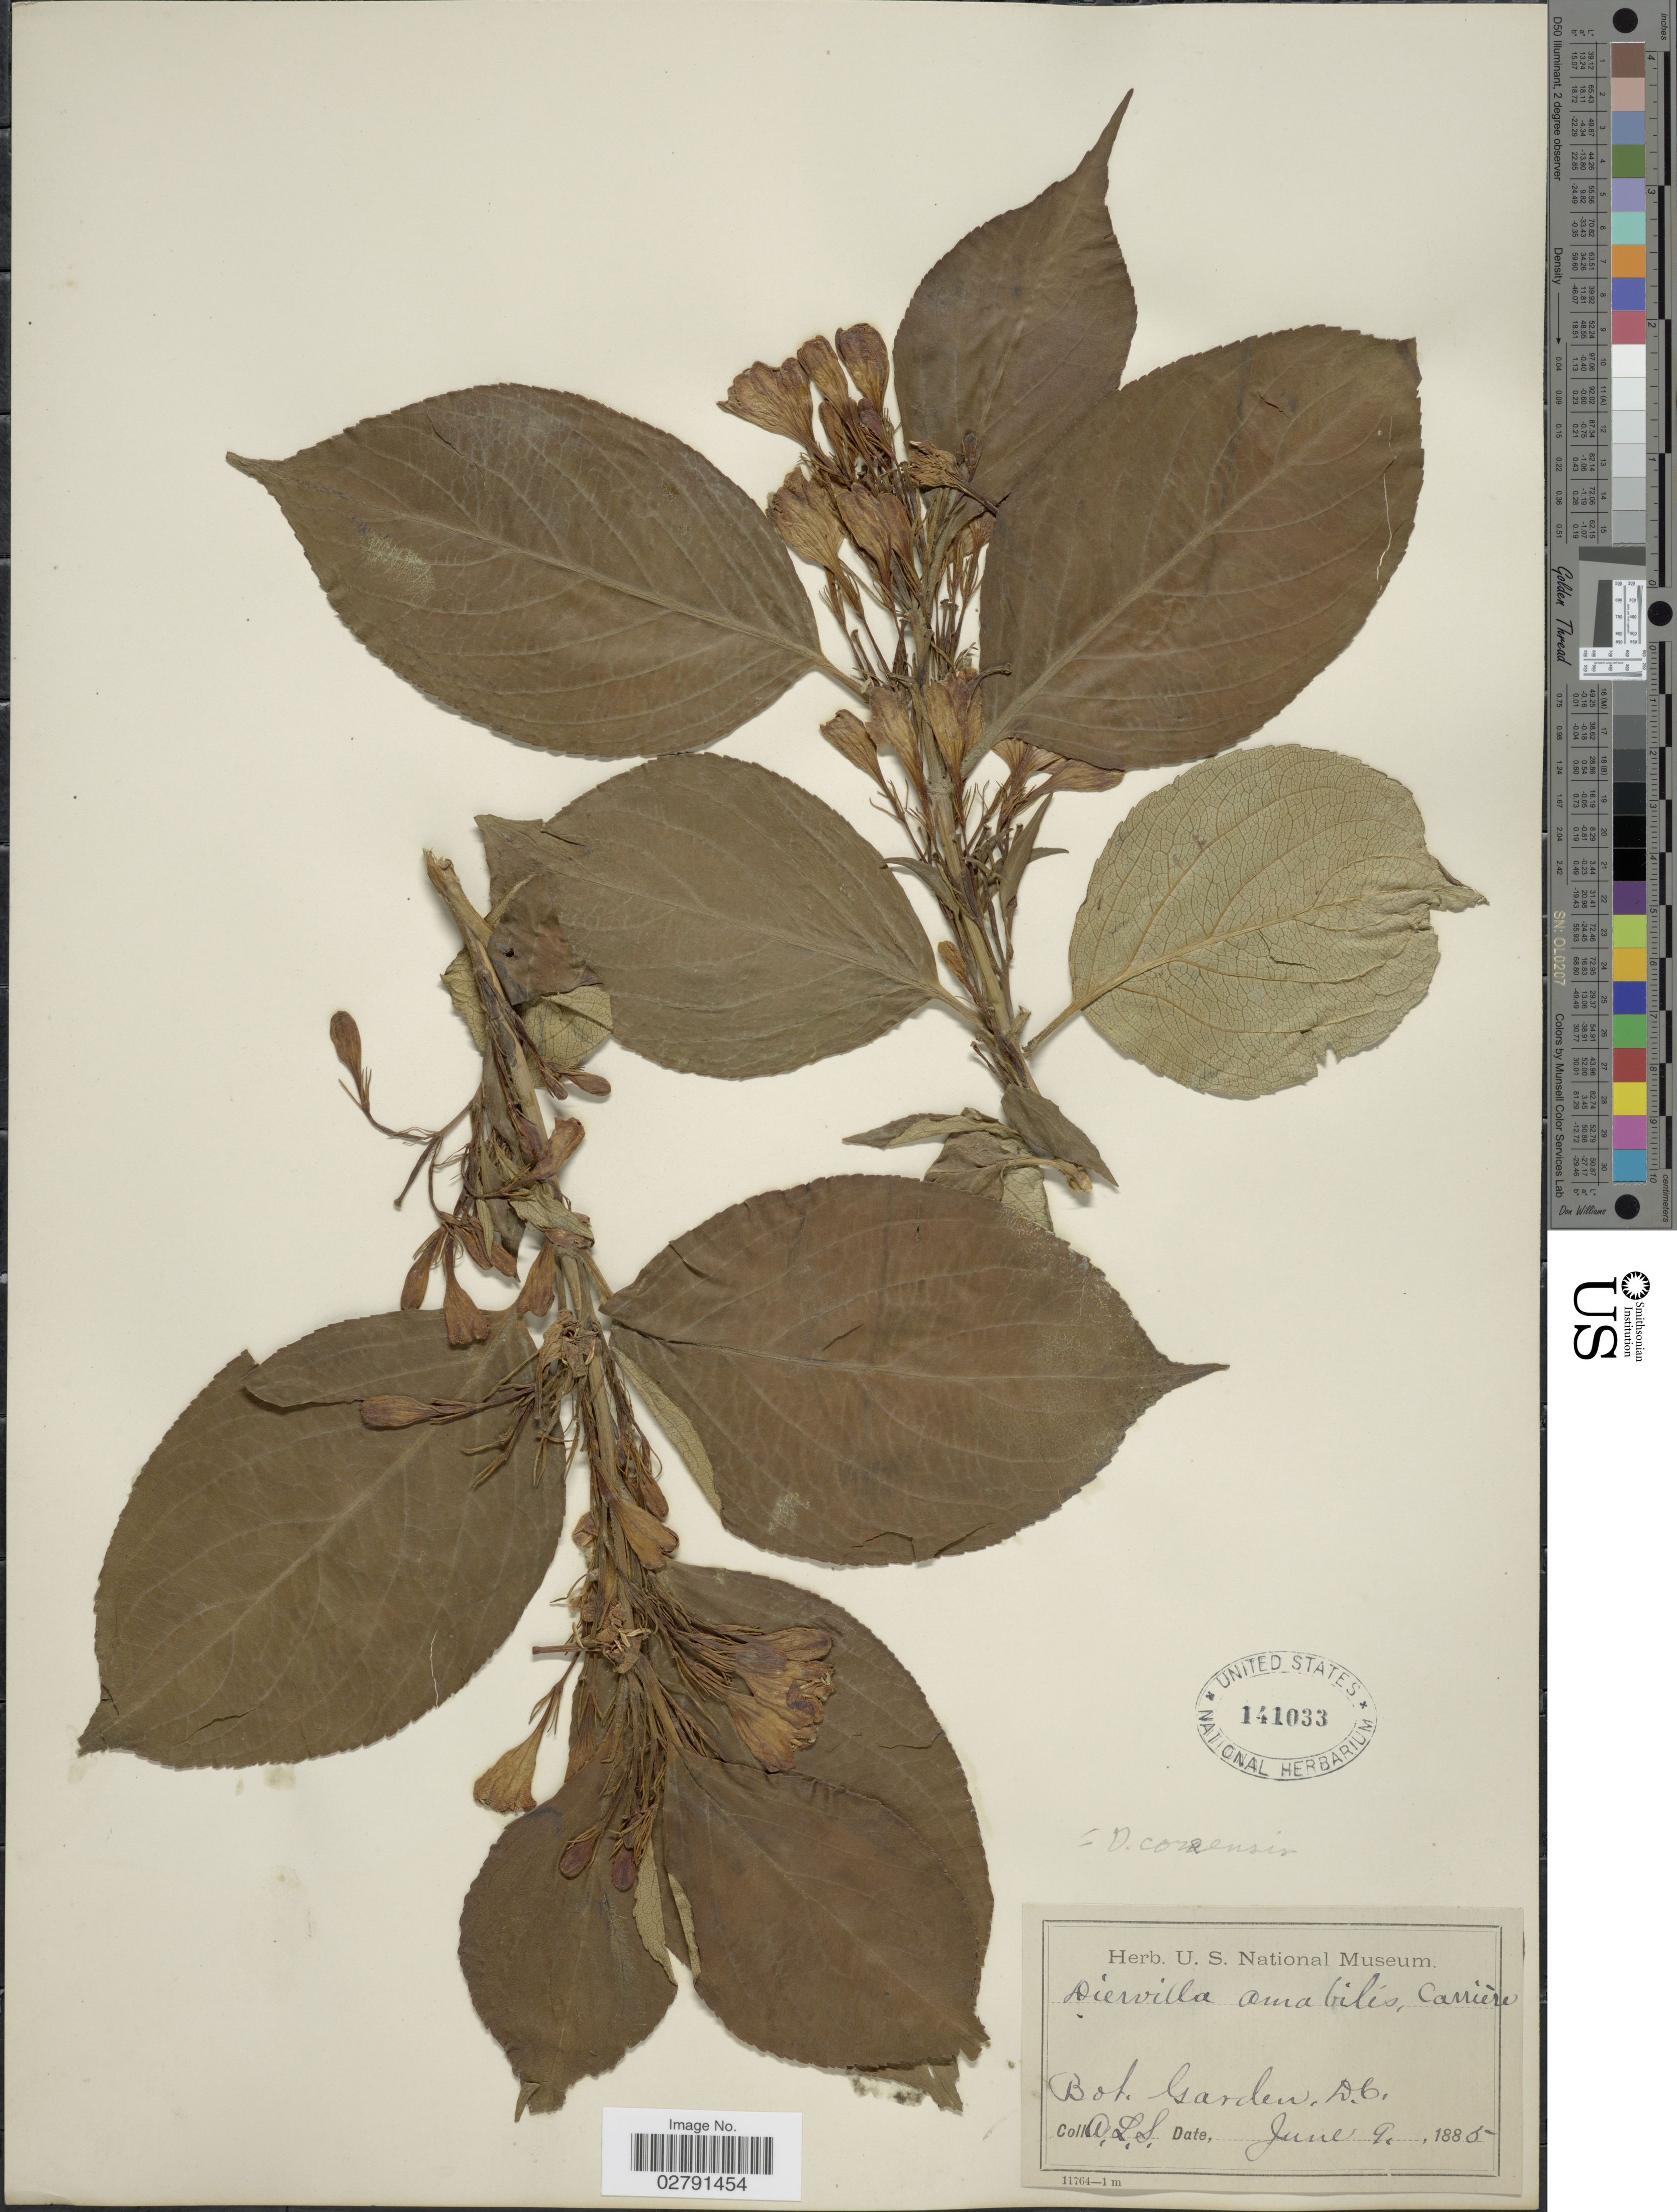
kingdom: Plantae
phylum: Tracheophyta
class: Magnoliopsida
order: Dipsacales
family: Caprifoliaceae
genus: Diervilla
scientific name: Diervilla coraeensis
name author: (Thunb.) DC.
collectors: A. L. S.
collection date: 1885-06-09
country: United States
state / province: District of Columbia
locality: Bot. Garden, D.C.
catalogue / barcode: US 141033